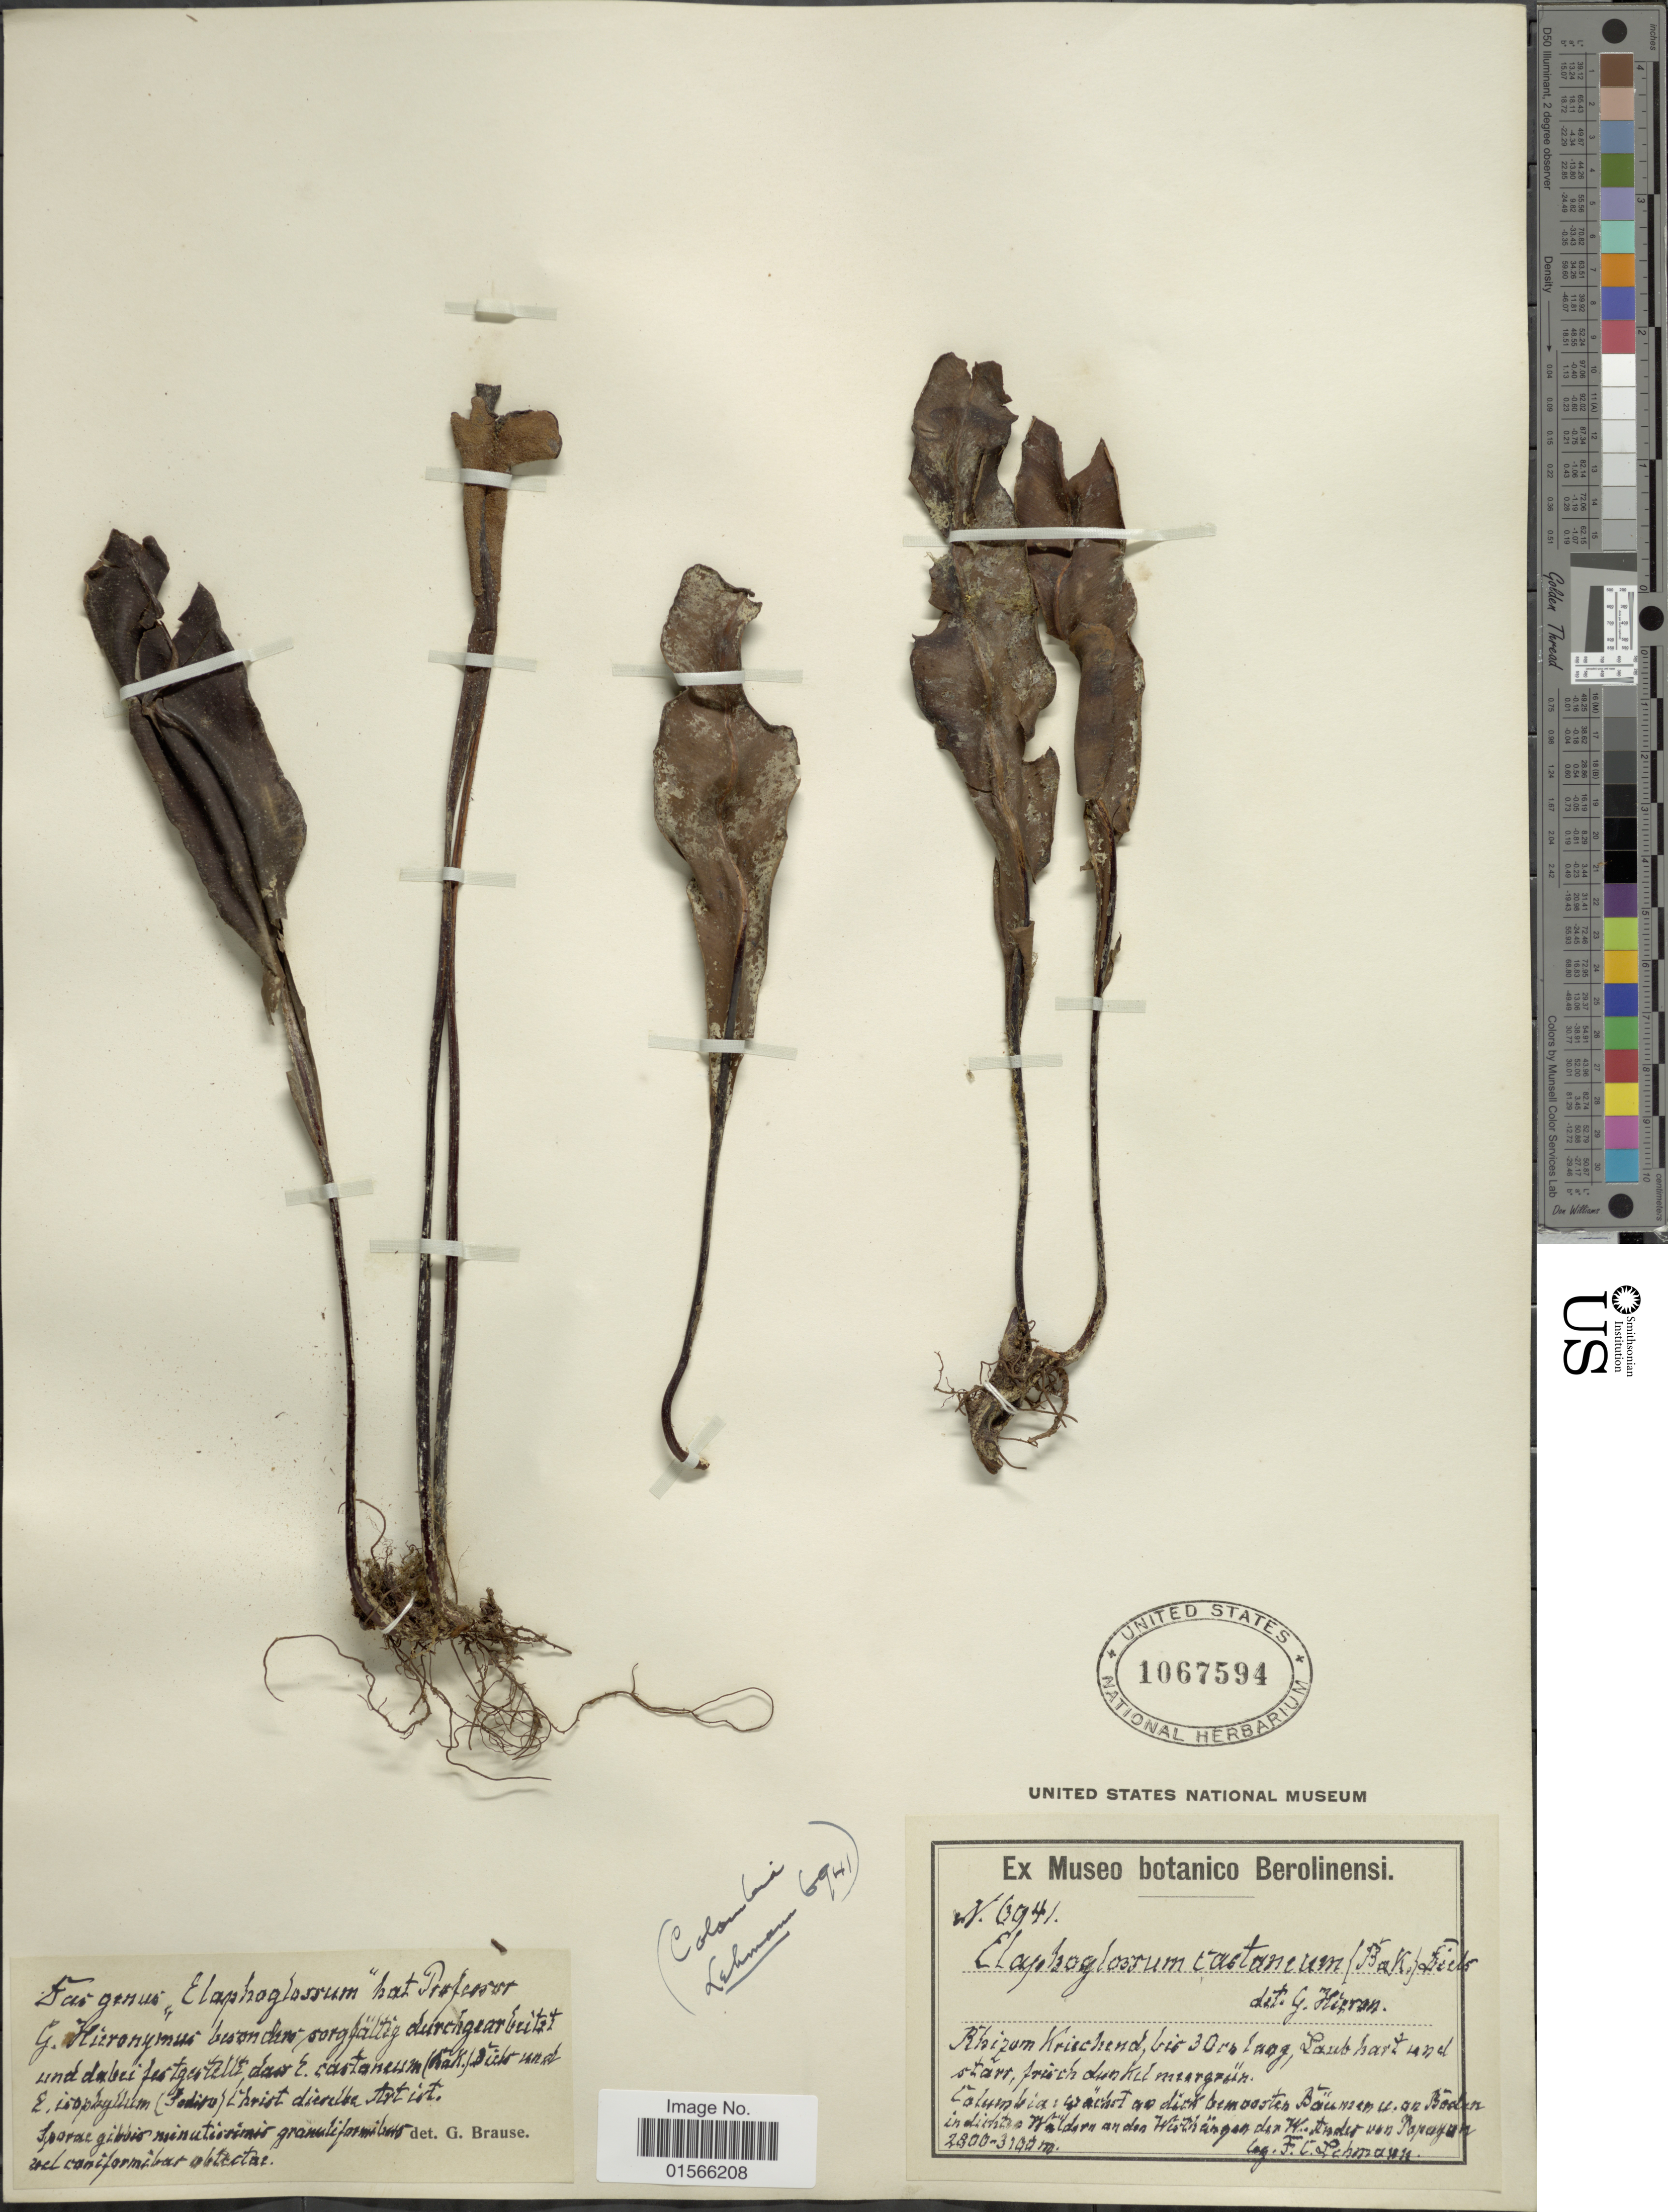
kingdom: Plantae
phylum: Tracheophyta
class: Polypodiopsida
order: Polypodiales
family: Dryopteridaceae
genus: Elaphoglossum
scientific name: Elaphoglossum castaneum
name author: (Baker) Diels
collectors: F. C. Lehmann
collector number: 3941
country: Colombia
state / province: Cauca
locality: in distrito Wäldern an den Westhängen den W Andes von Popayán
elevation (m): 2800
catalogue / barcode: US 1067594